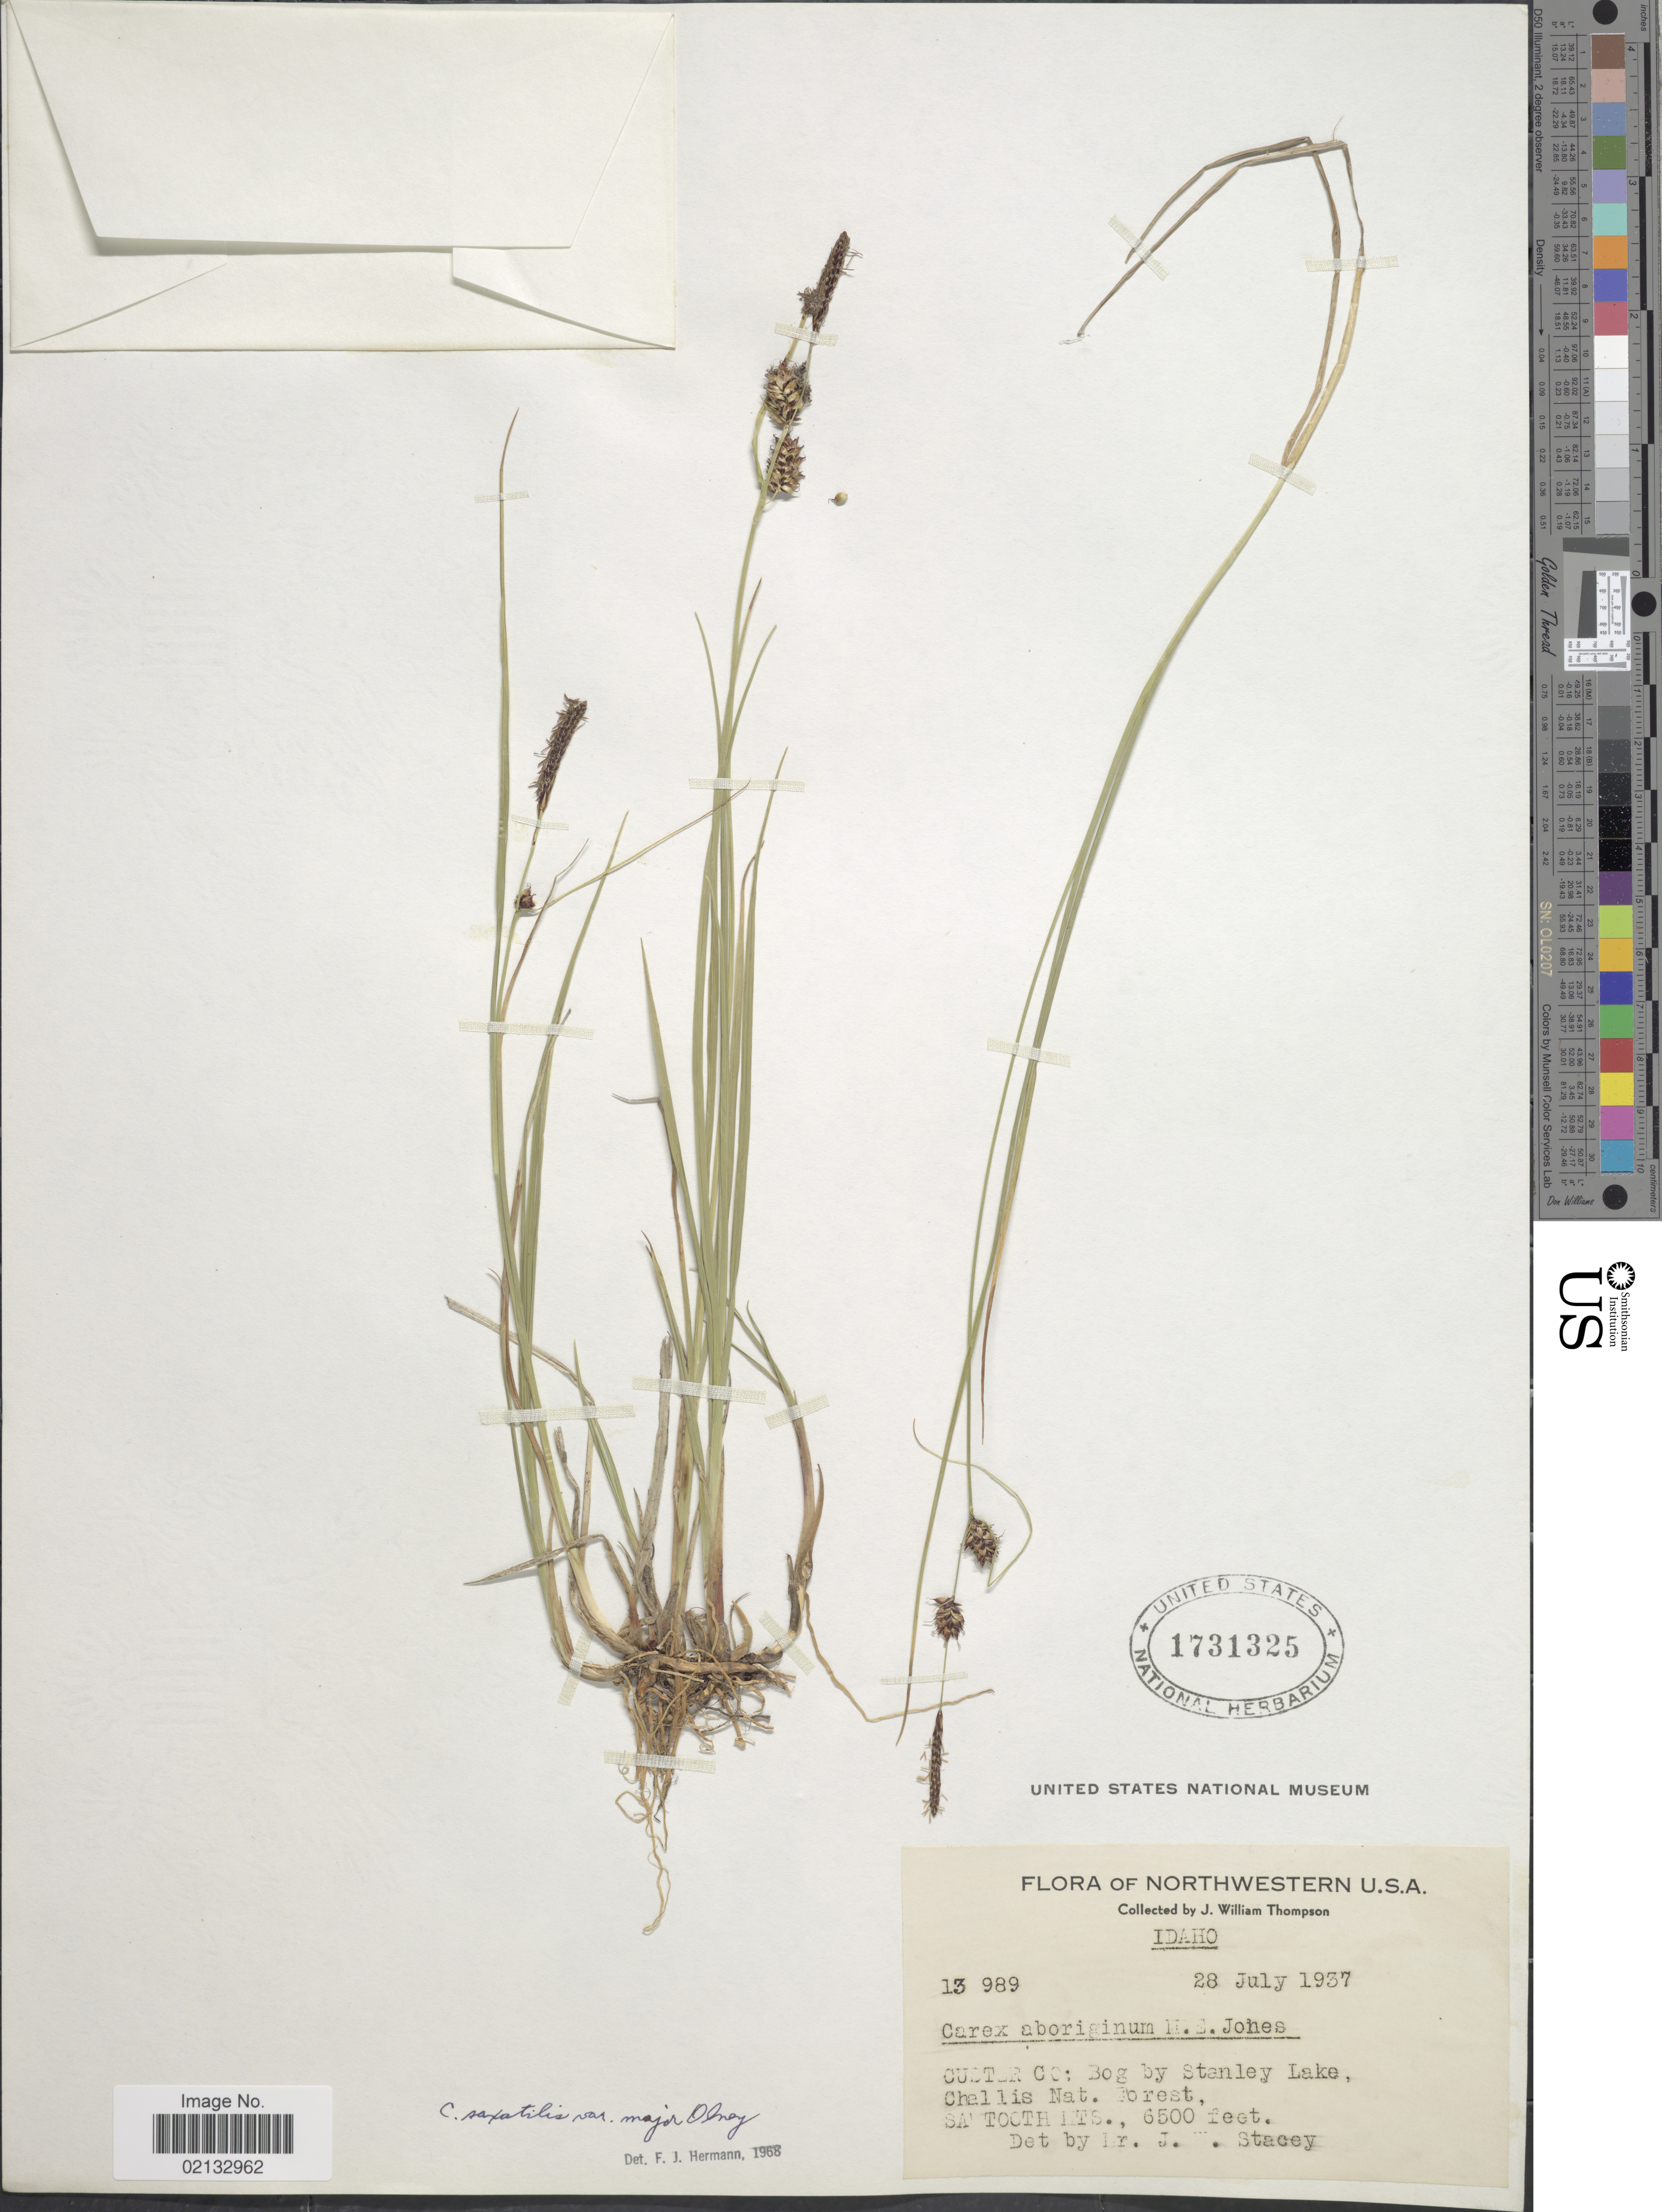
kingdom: Plantae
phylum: Tracheophyta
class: Liliopsida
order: Poales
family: Cyperaceae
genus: Carex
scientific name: Carex saxatilis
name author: L.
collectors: J. W. Thompson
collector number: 13989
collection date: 1937-07-28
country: United States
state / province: Idaho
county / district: Custer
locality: Bog by Stanley Lake, Challis Nat. Forest, Sawtooth Mts.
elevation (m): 1981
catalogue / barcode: US 1731325